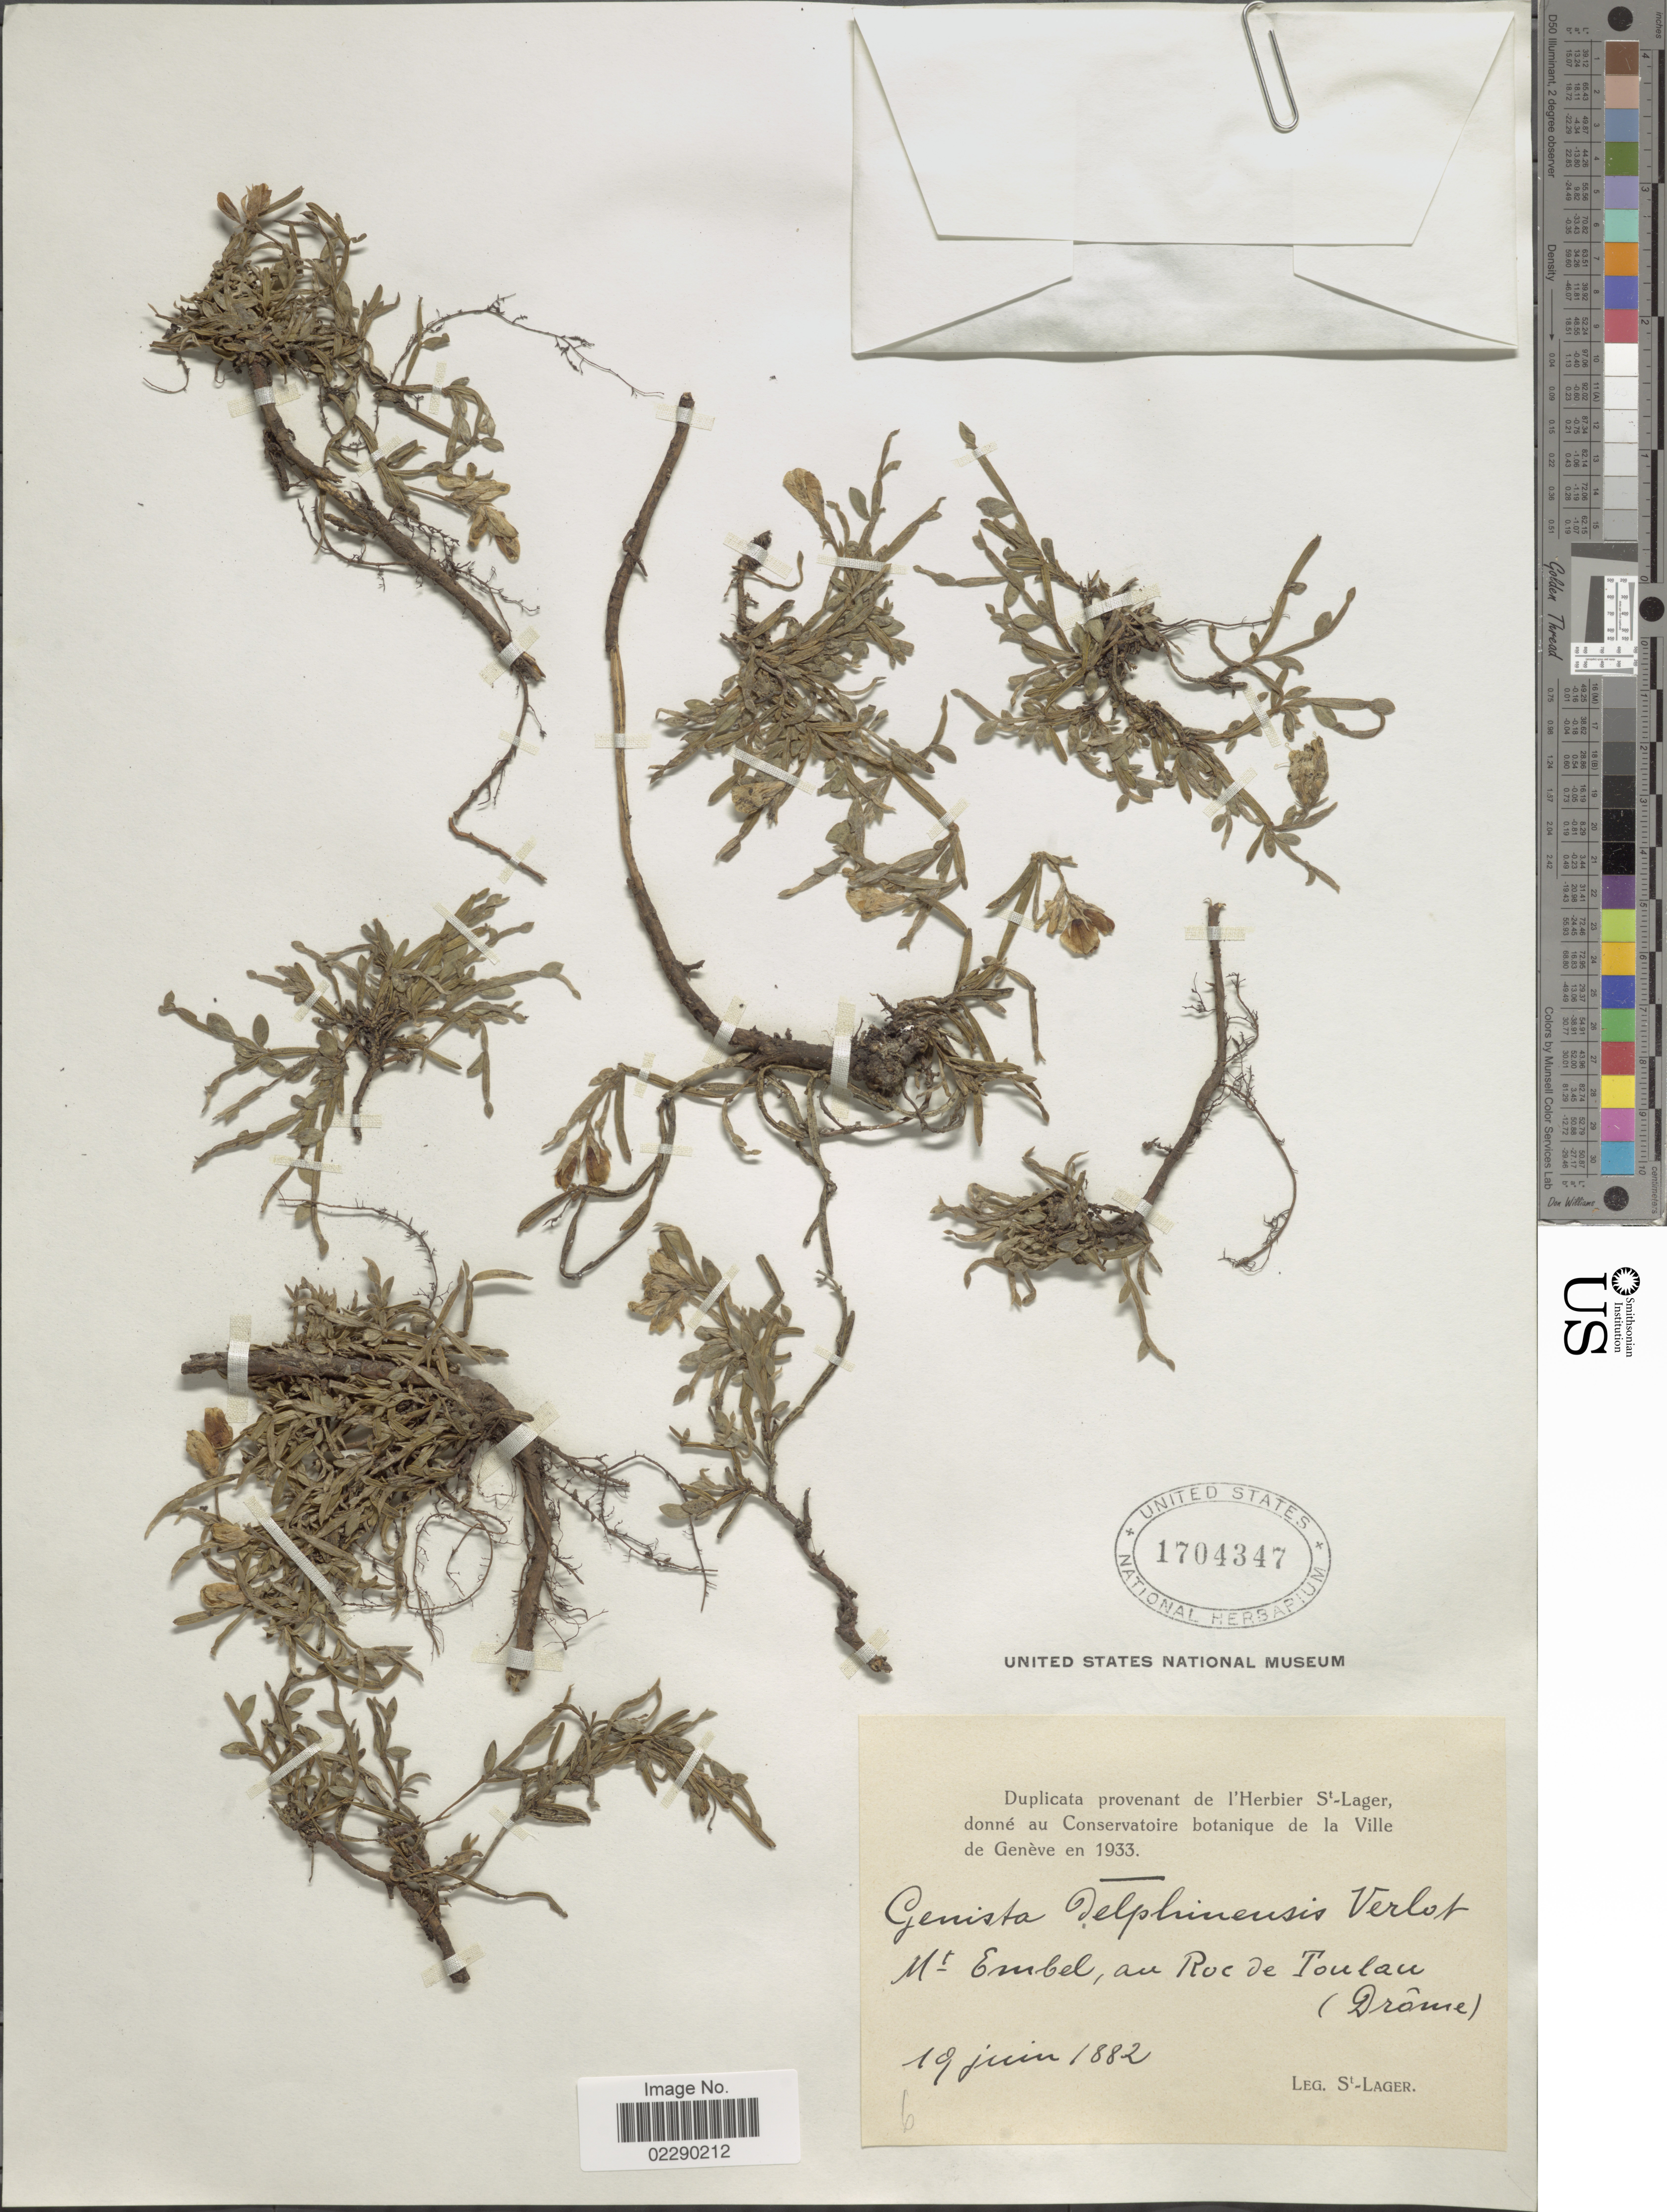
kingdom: Plantae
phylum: Tracheophyta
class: Magnoliopsida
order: Fabales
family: Fabaceae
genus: Genista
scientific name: Genista delphinensis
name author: B. Verl.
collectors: -. St. Lager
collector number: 6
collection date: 1882-06-19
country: France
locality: Mt. Embel, au Roc de Toulau (Drame)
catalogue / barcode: US 1704347